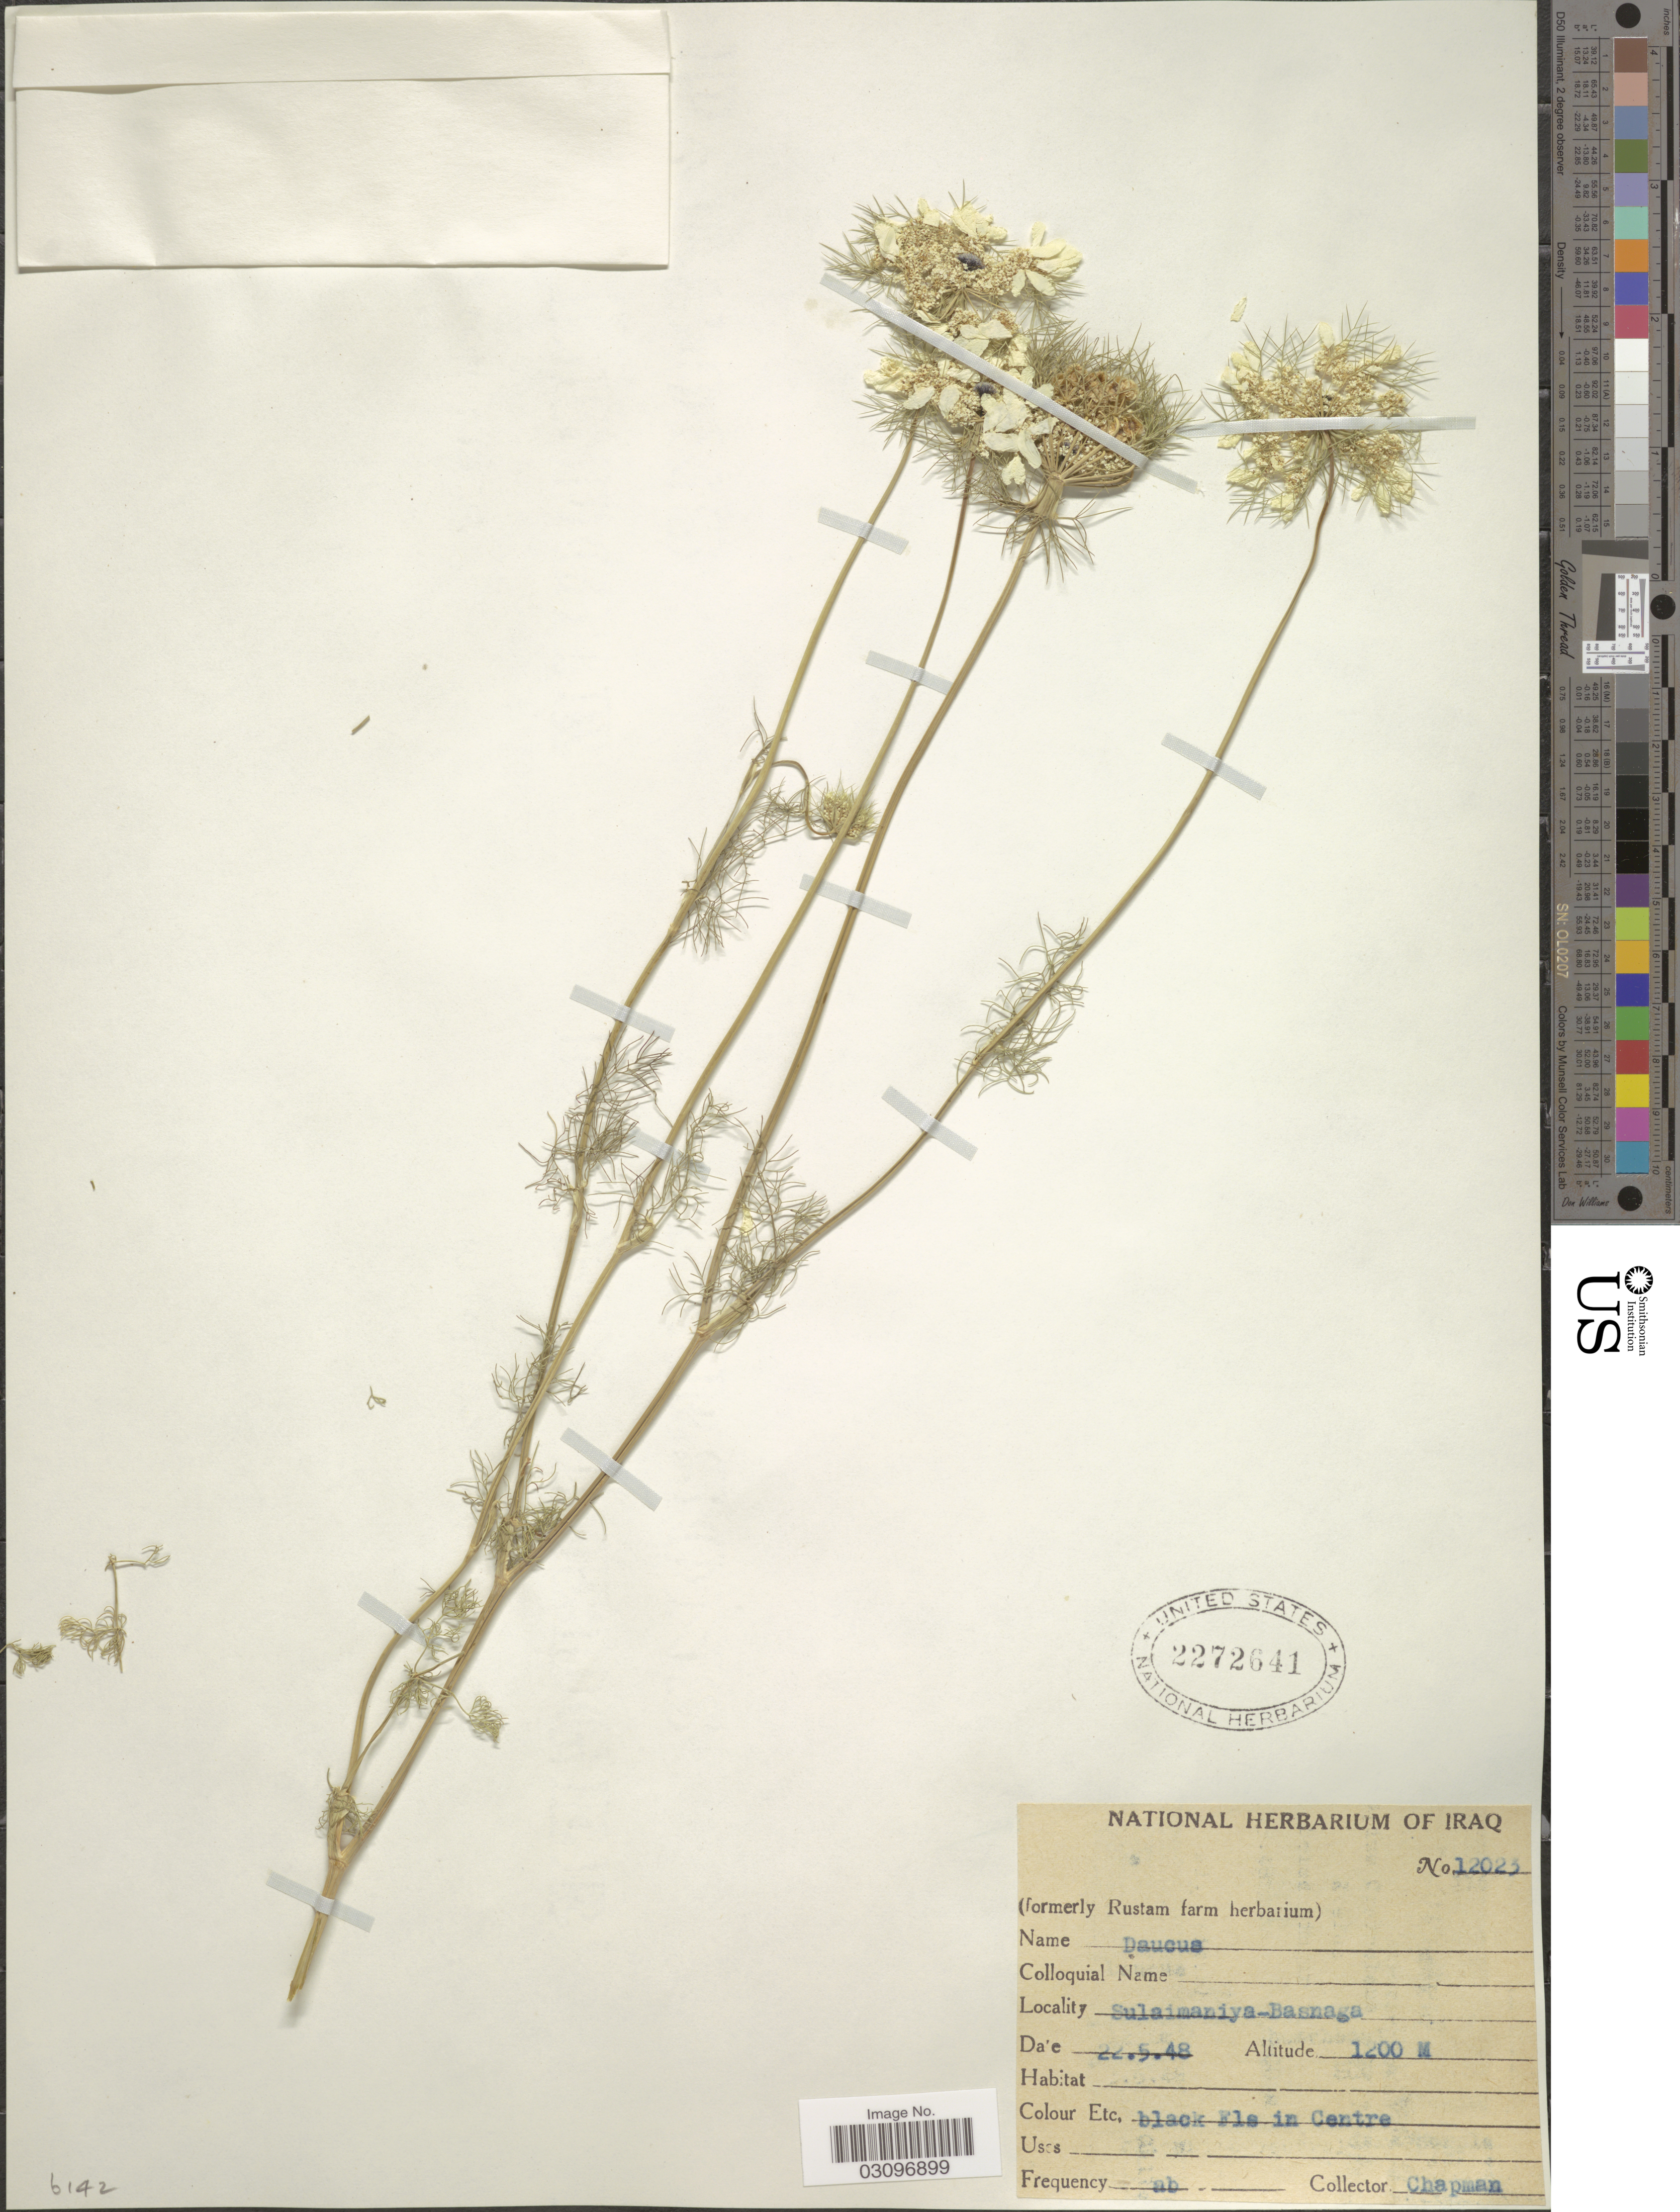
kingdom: Plantae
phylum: Tracheophyta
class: Magnoliopsida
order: Apiales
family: Apiaceae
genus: Daucus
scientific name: Daucus sp.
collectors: A. Chapman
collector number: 12023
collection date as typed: Transcribed d/m/y: 22/5/48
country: Iraq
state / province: As Sulaymānīyah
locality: Sulaimaniya-Basnaga.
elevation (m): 1200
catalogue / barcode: US 2272641